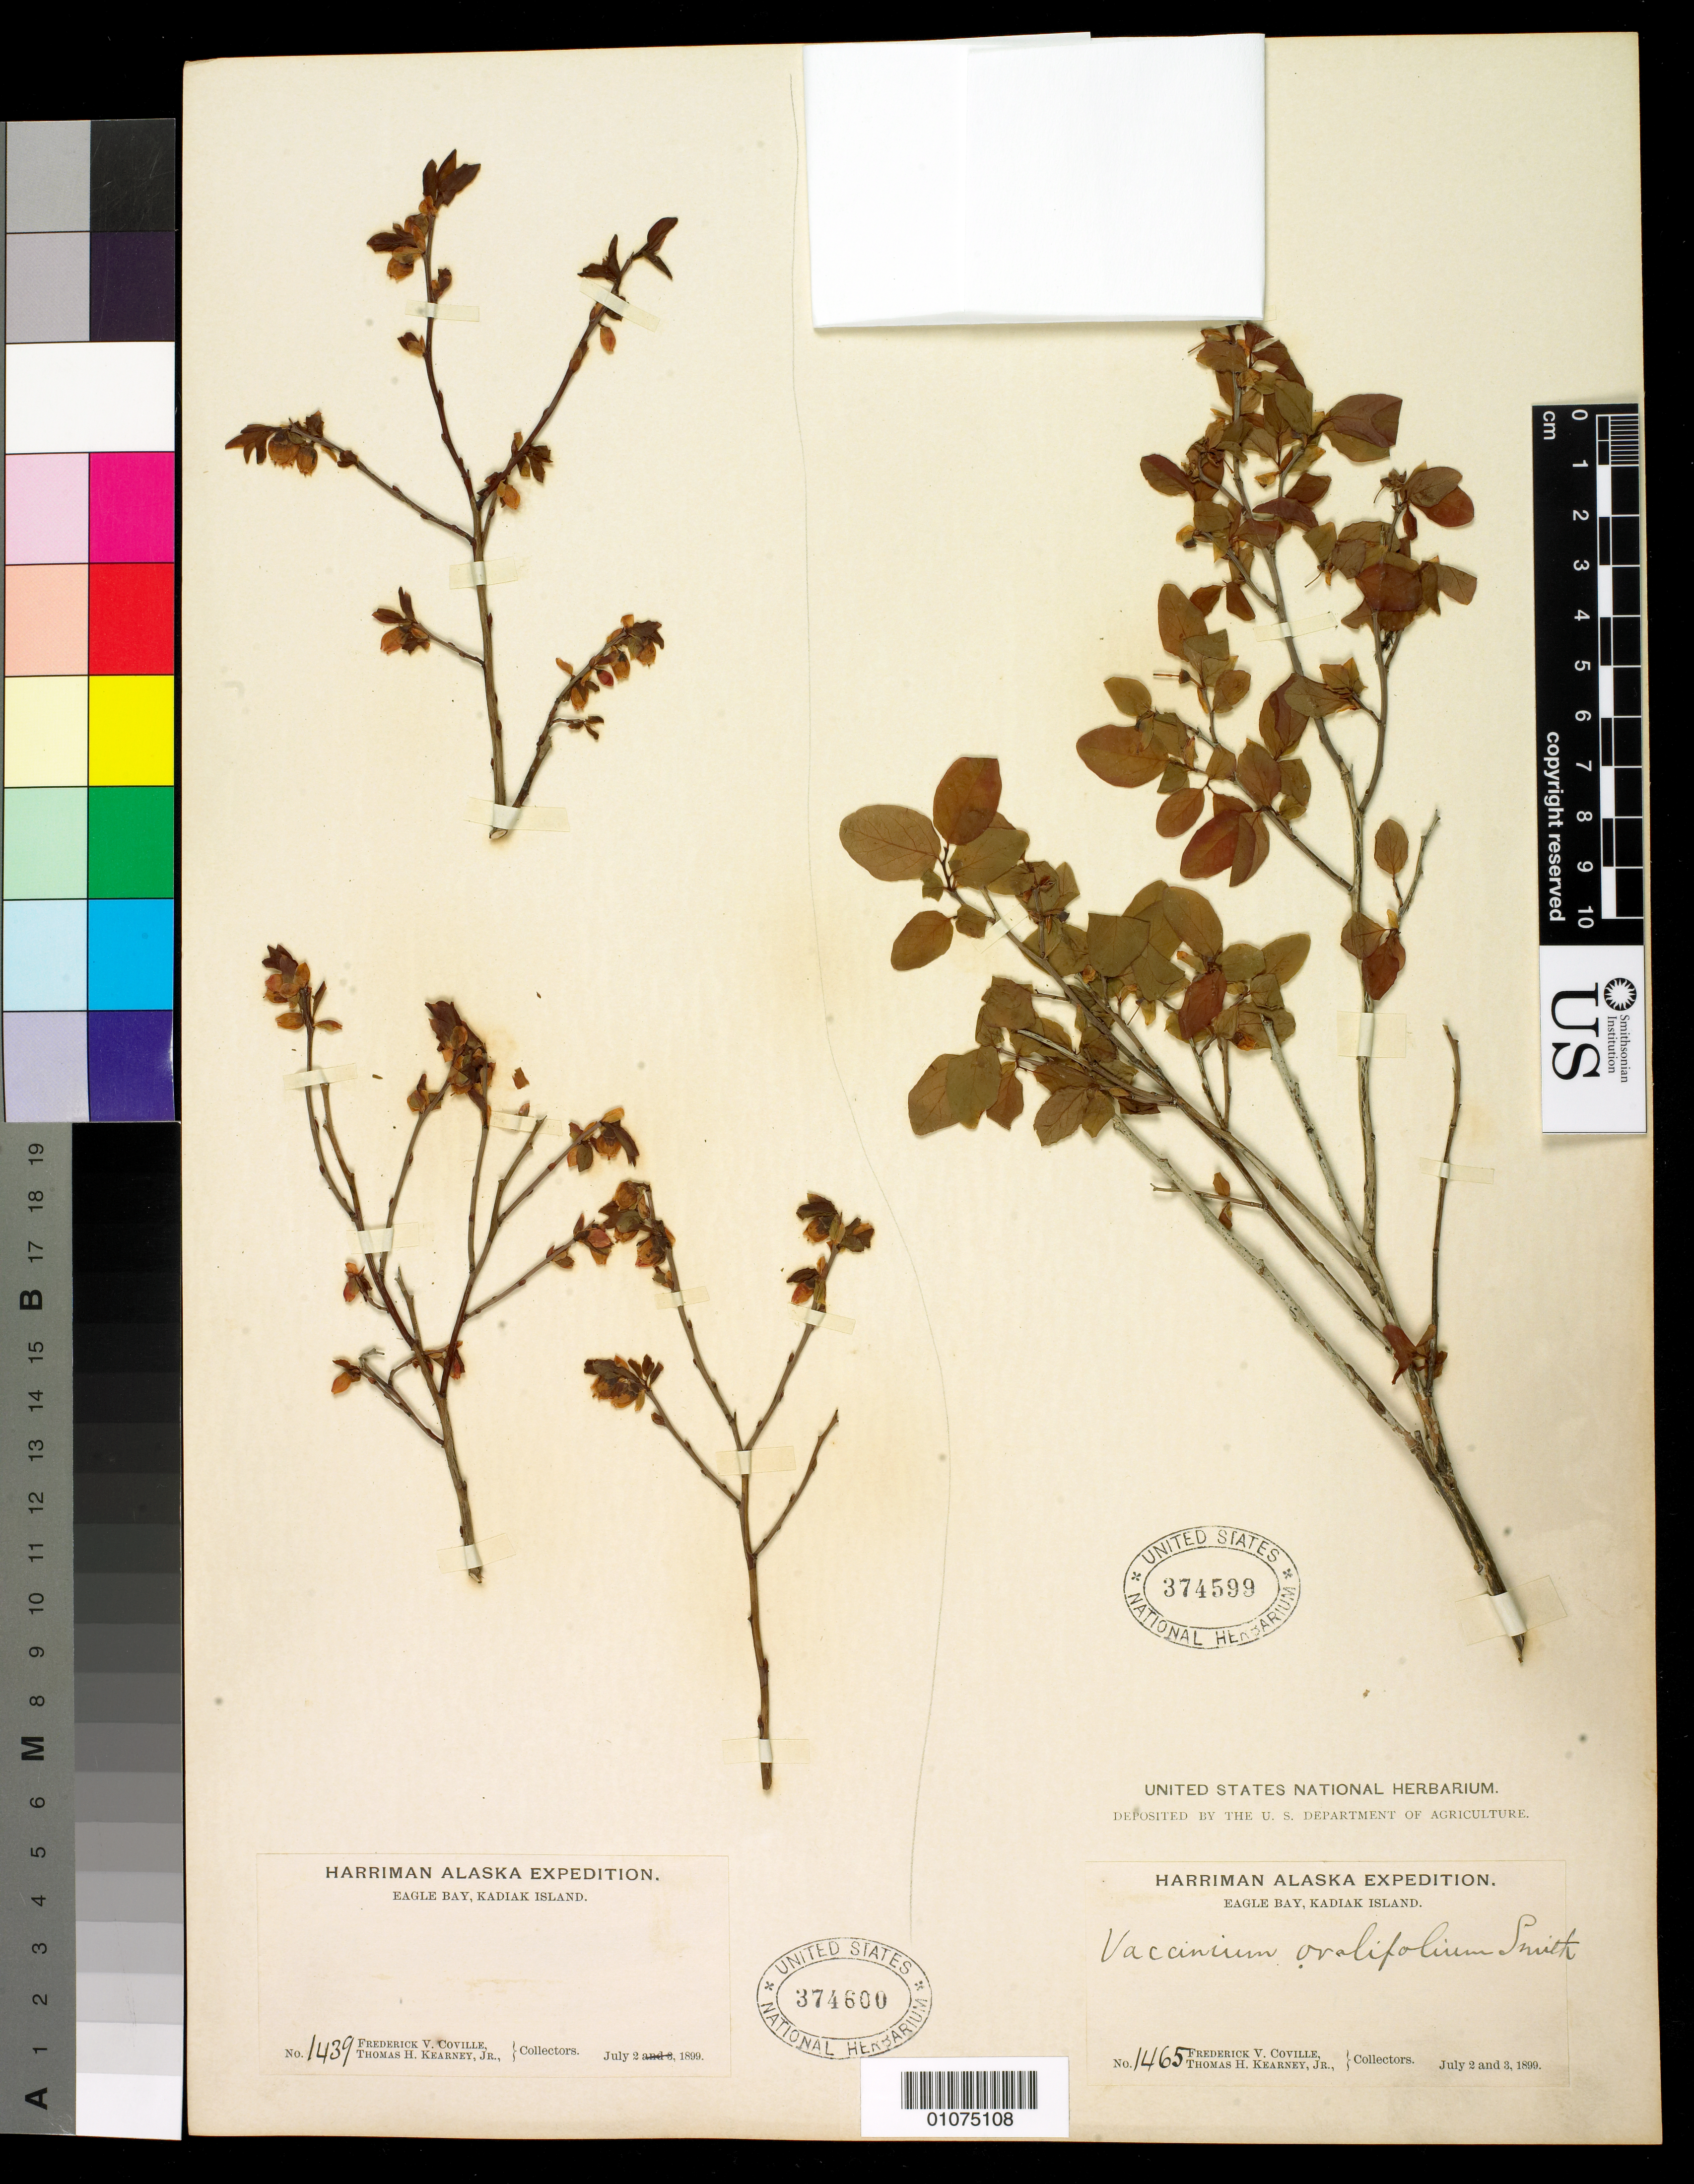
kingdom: Plantae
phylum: Tracheophyta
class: Magnoliopsida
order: Ericales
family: Ericaceae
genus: Vaccinium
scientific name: Vaccinium ovalifolium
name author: Sm.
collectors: F. V. Coville & T. H. Kearney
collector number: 1465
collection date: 1899-07-02,1899-07-03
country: United States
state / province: Alaska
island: Kodiak Island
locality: Eagle Bay, Kodiak Island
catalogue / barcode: US 374599